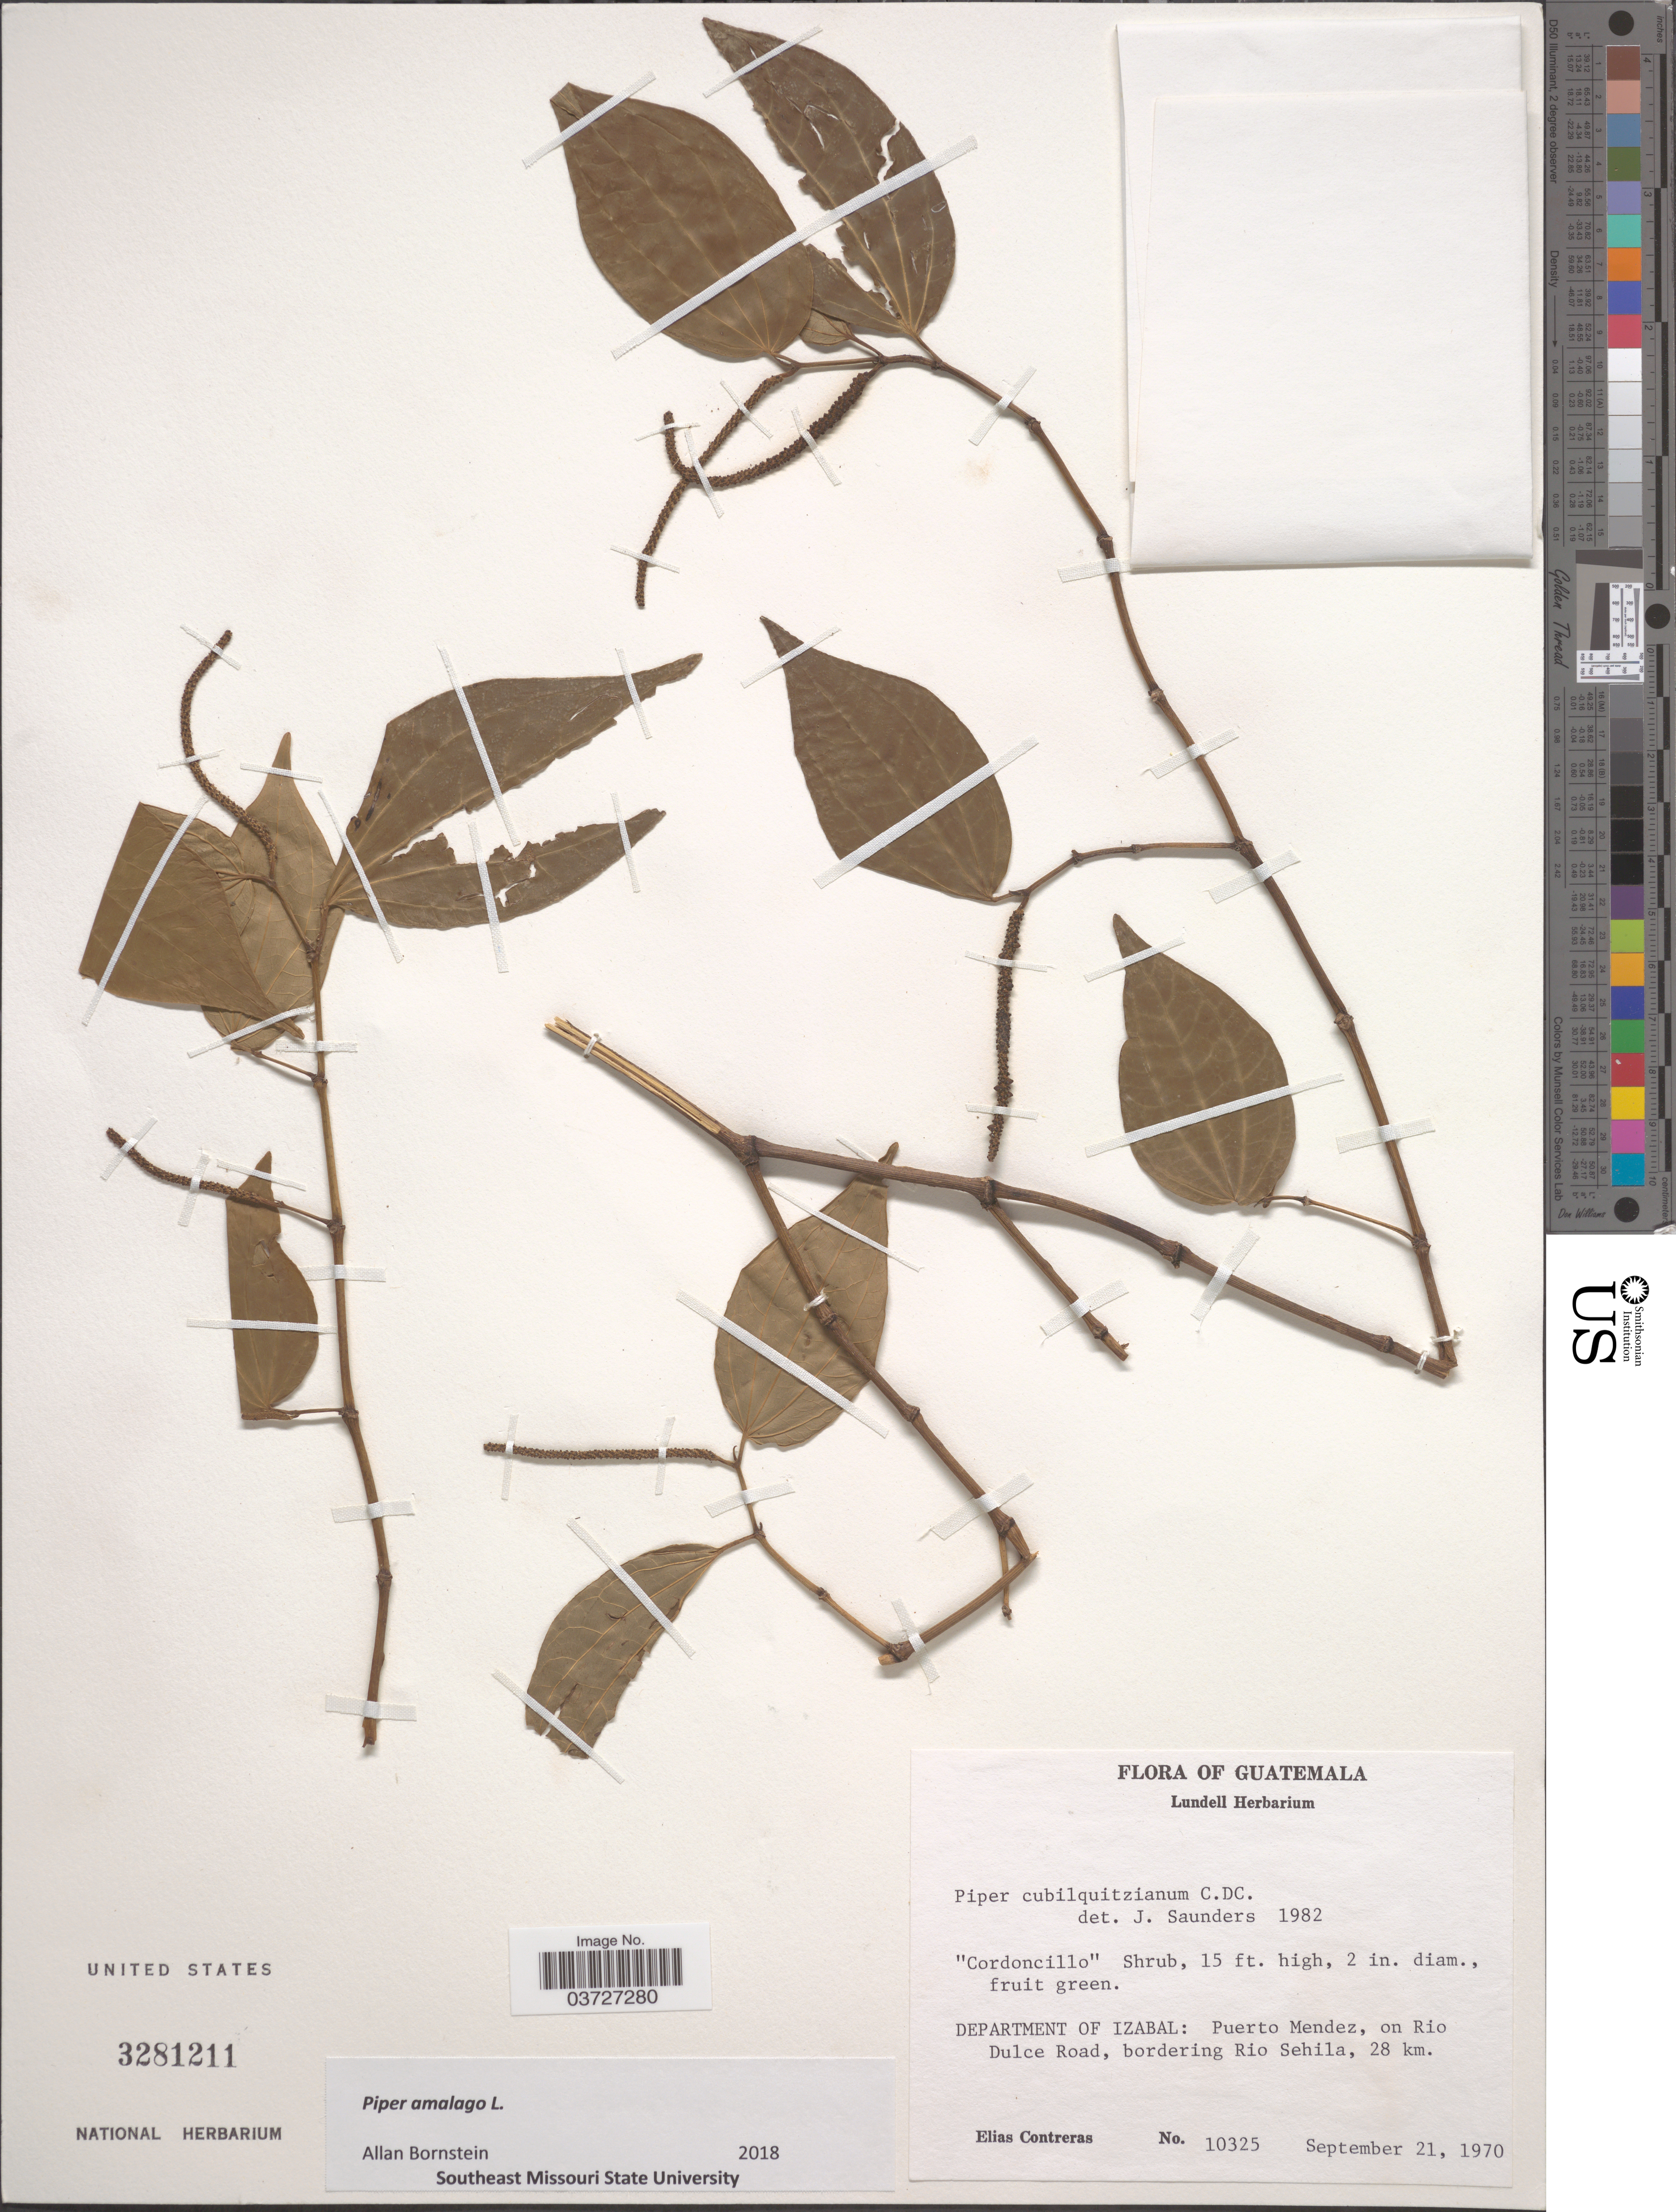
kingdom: Plantae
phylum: Tracheophyta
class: Magnoliopsida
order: Piperales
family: Piperaceae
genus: Piper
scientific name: Piper amalago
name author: L.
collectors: E. Contreras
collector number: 10325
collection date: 1970-09-21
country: Guatemala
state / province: Izabal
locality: Department of Izabal: Puerto Mendez, on Rio Dulce Road, bordering Rio Sehila, 28 km.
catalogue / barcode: US 3281211